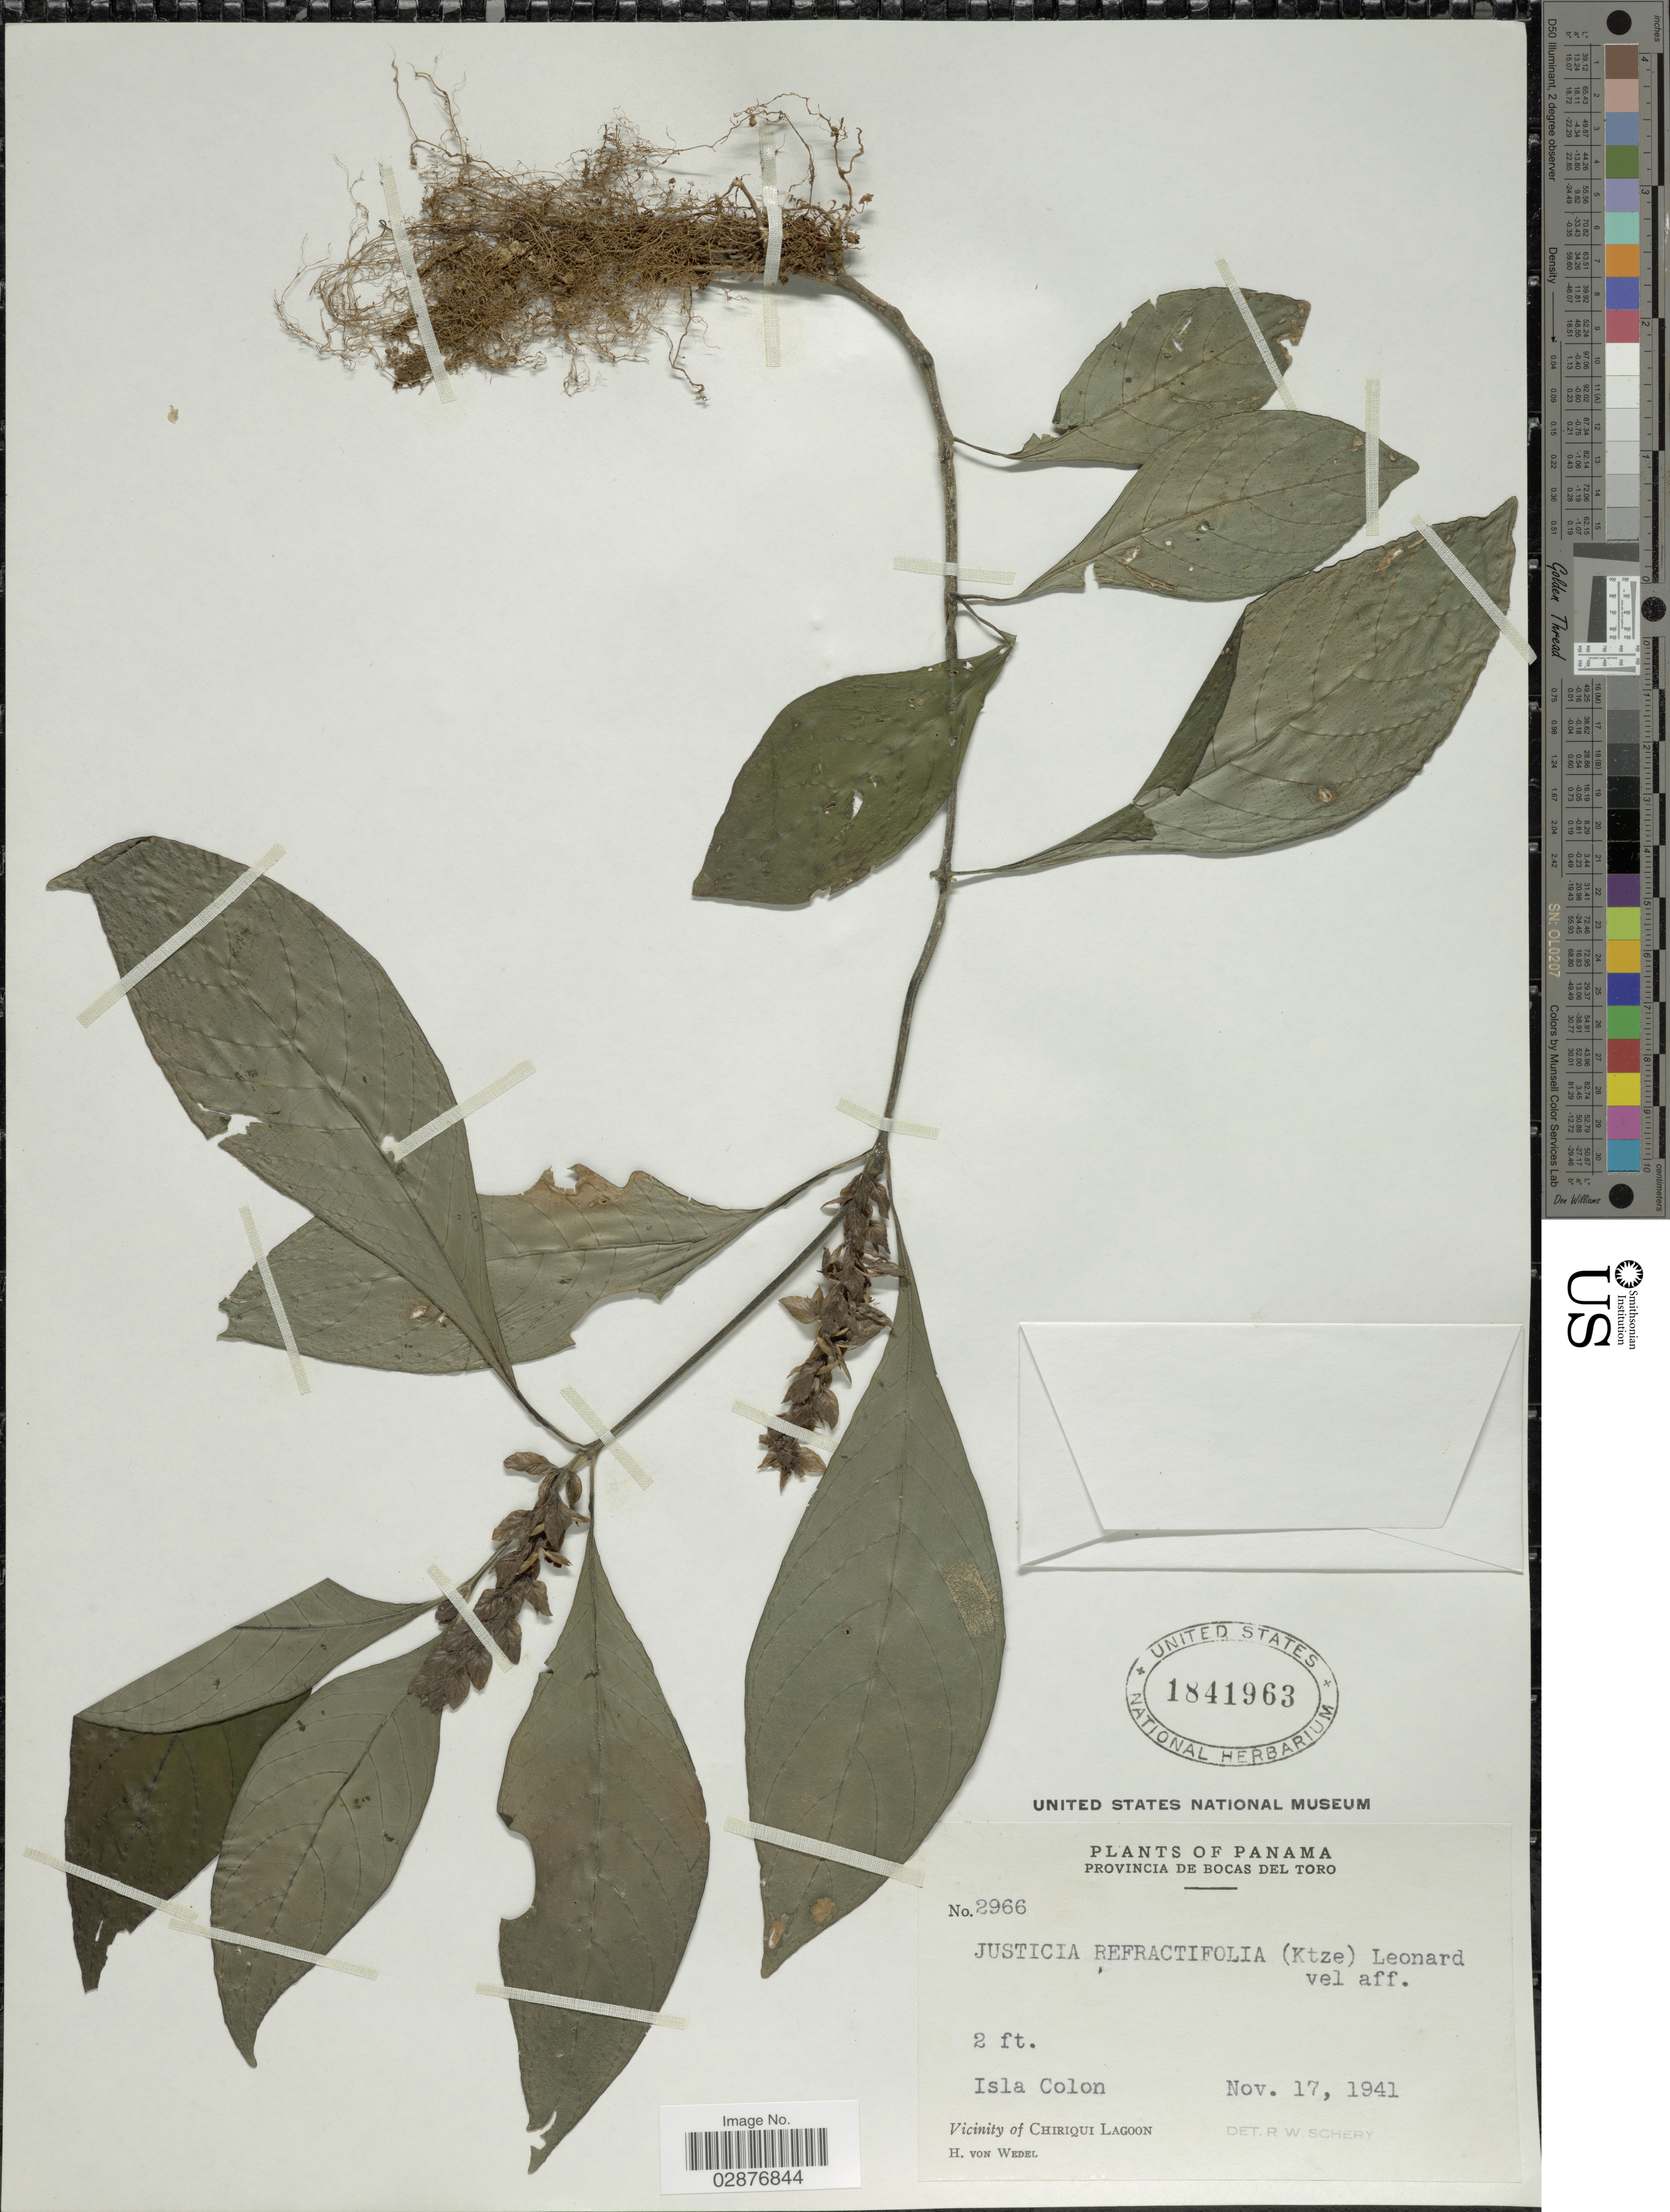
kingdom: Plantae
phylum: Tracheophyta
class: Magnoliopsida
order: Lamiales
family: Acanthaceae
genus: Justicia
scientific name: Justicia refractifolia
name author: (Kuntze) Leonard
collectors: H. von Wedel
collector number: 2966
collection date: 1941-11-17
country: Panama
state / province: Bocas del Toro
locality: Isla Colon, Vicinity of Chiriqui Lagoon.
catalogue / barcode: US 1841963